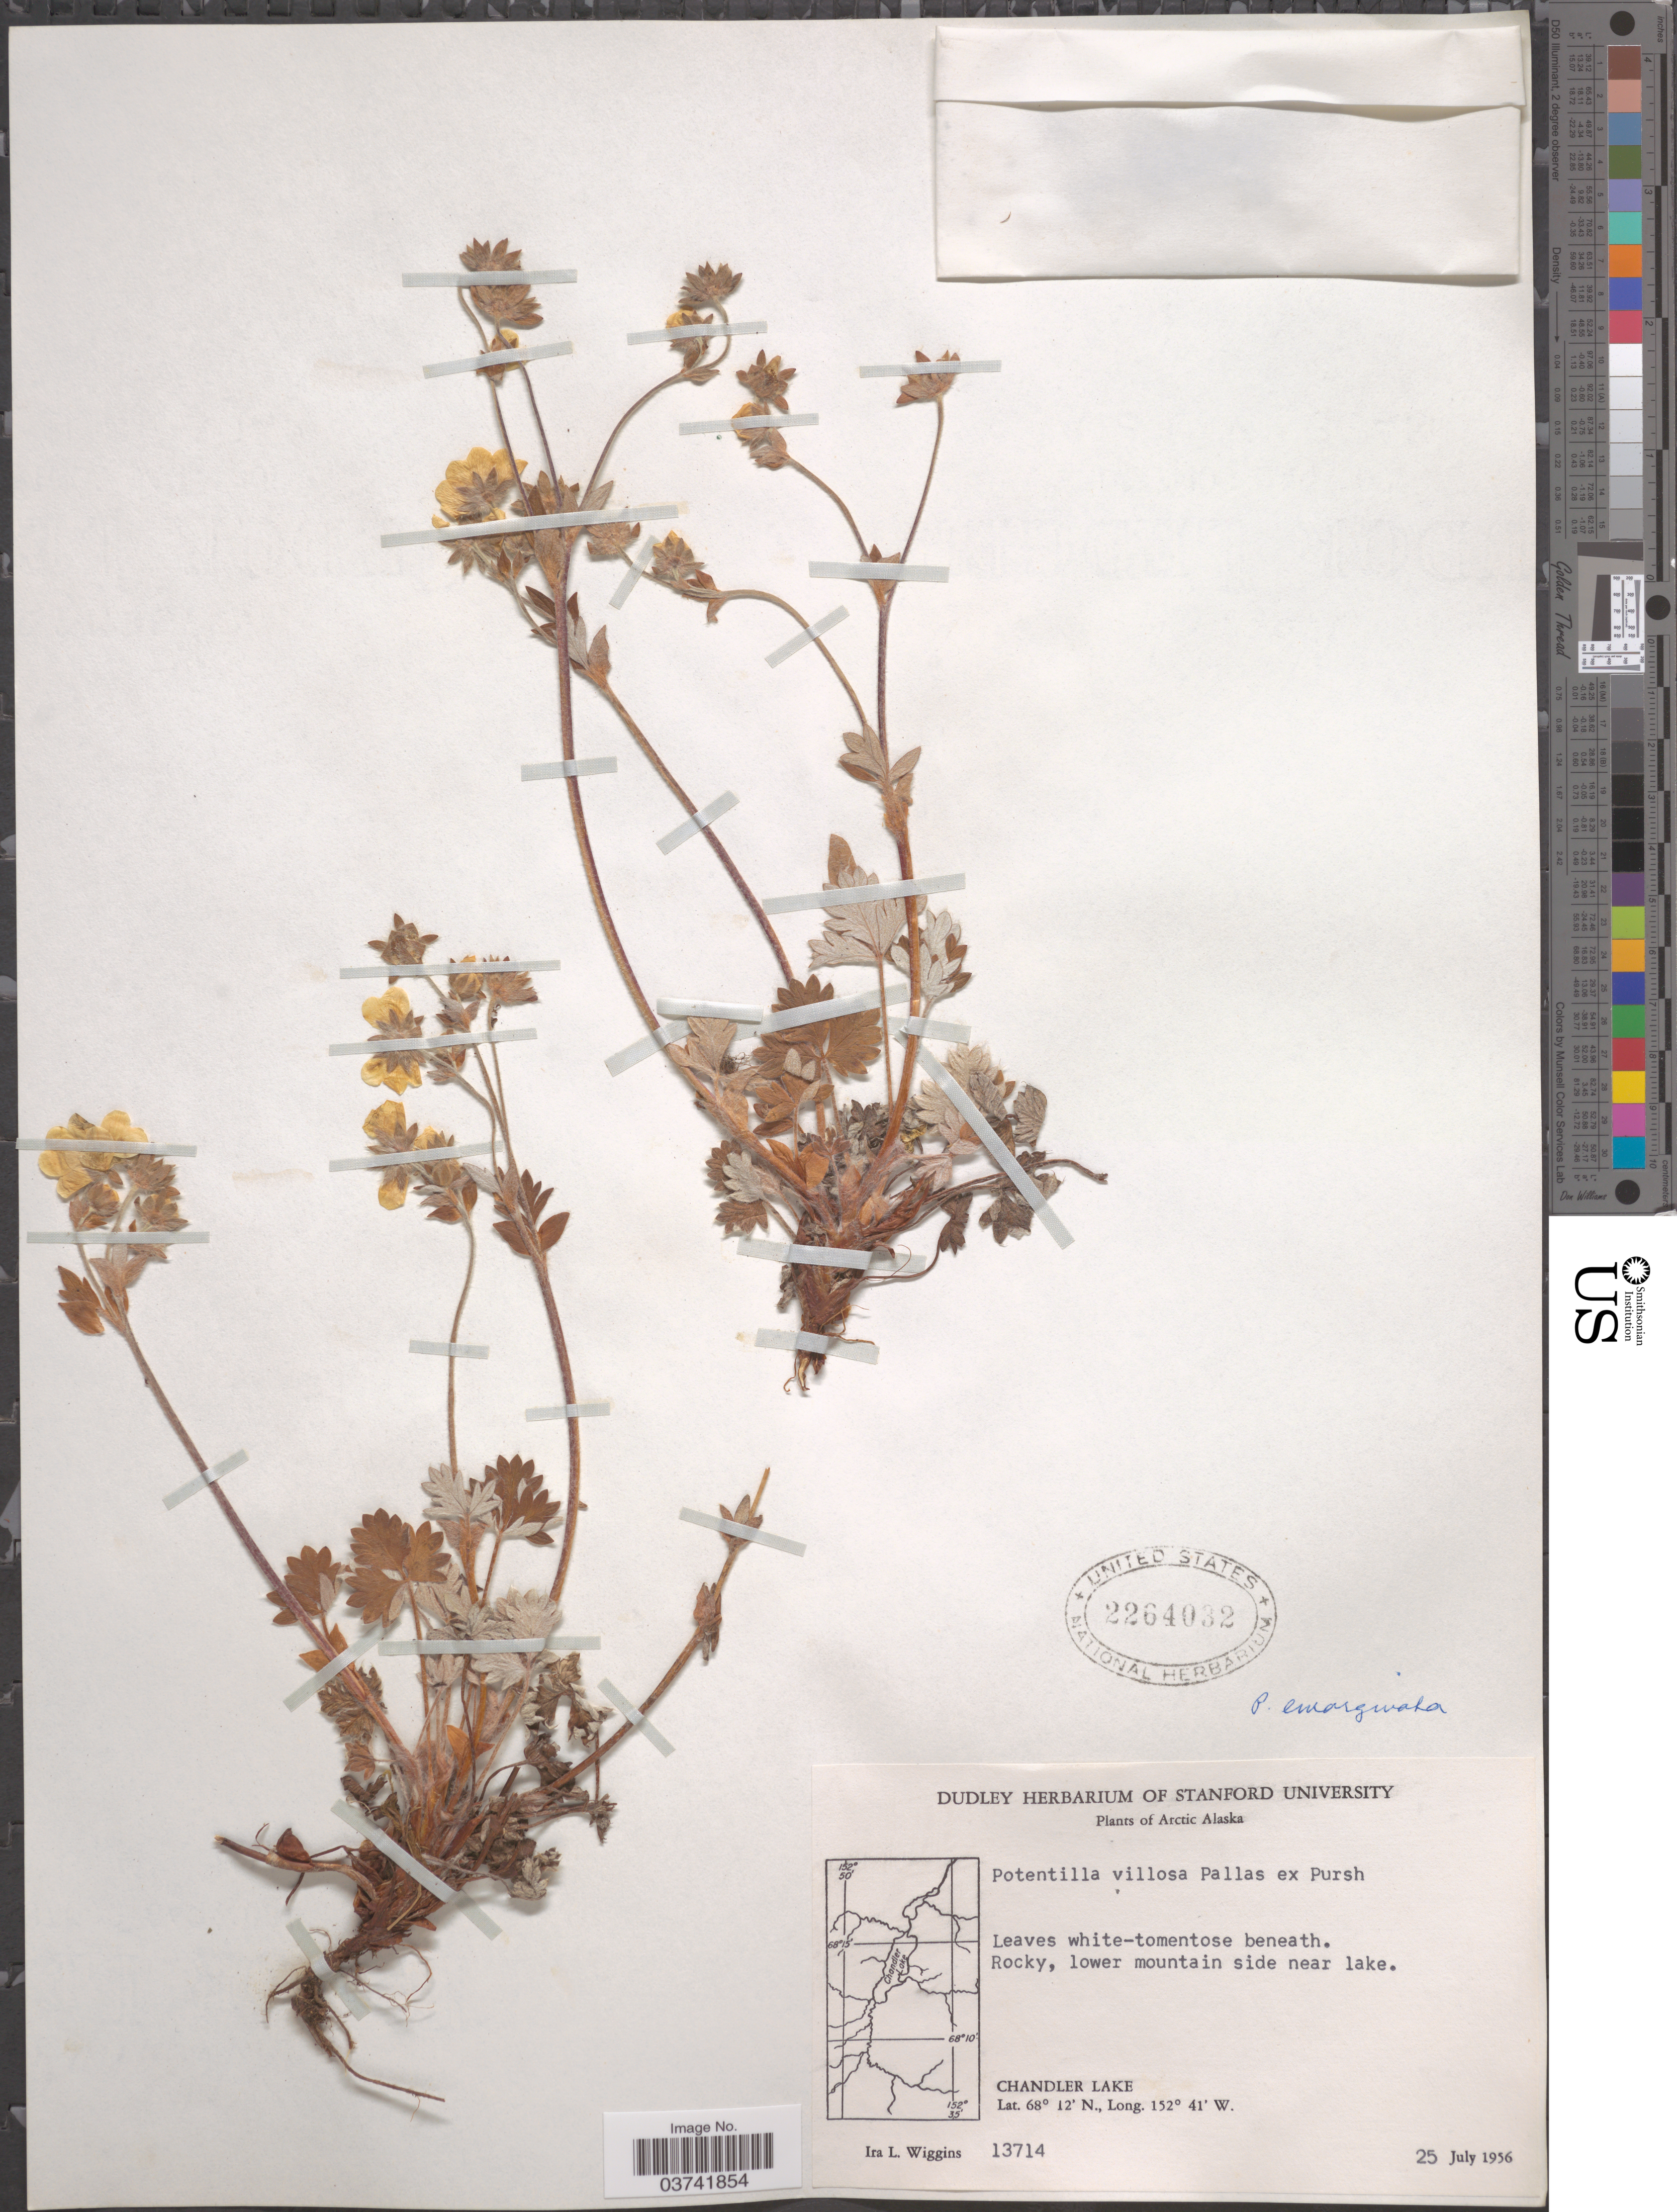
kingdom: Plantae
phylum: Tracheophyta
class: Magnoliopsida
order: Rosales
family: Rosaceae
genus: Potentilla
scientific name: Potentilla villosa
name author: Pall. ex Pursh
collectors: I. L. Wiggins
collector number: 13714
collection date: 1956-07-25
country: United States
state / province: Alaska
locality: Arctic Alaska. Chandler Lake.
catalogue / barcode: US 2264032